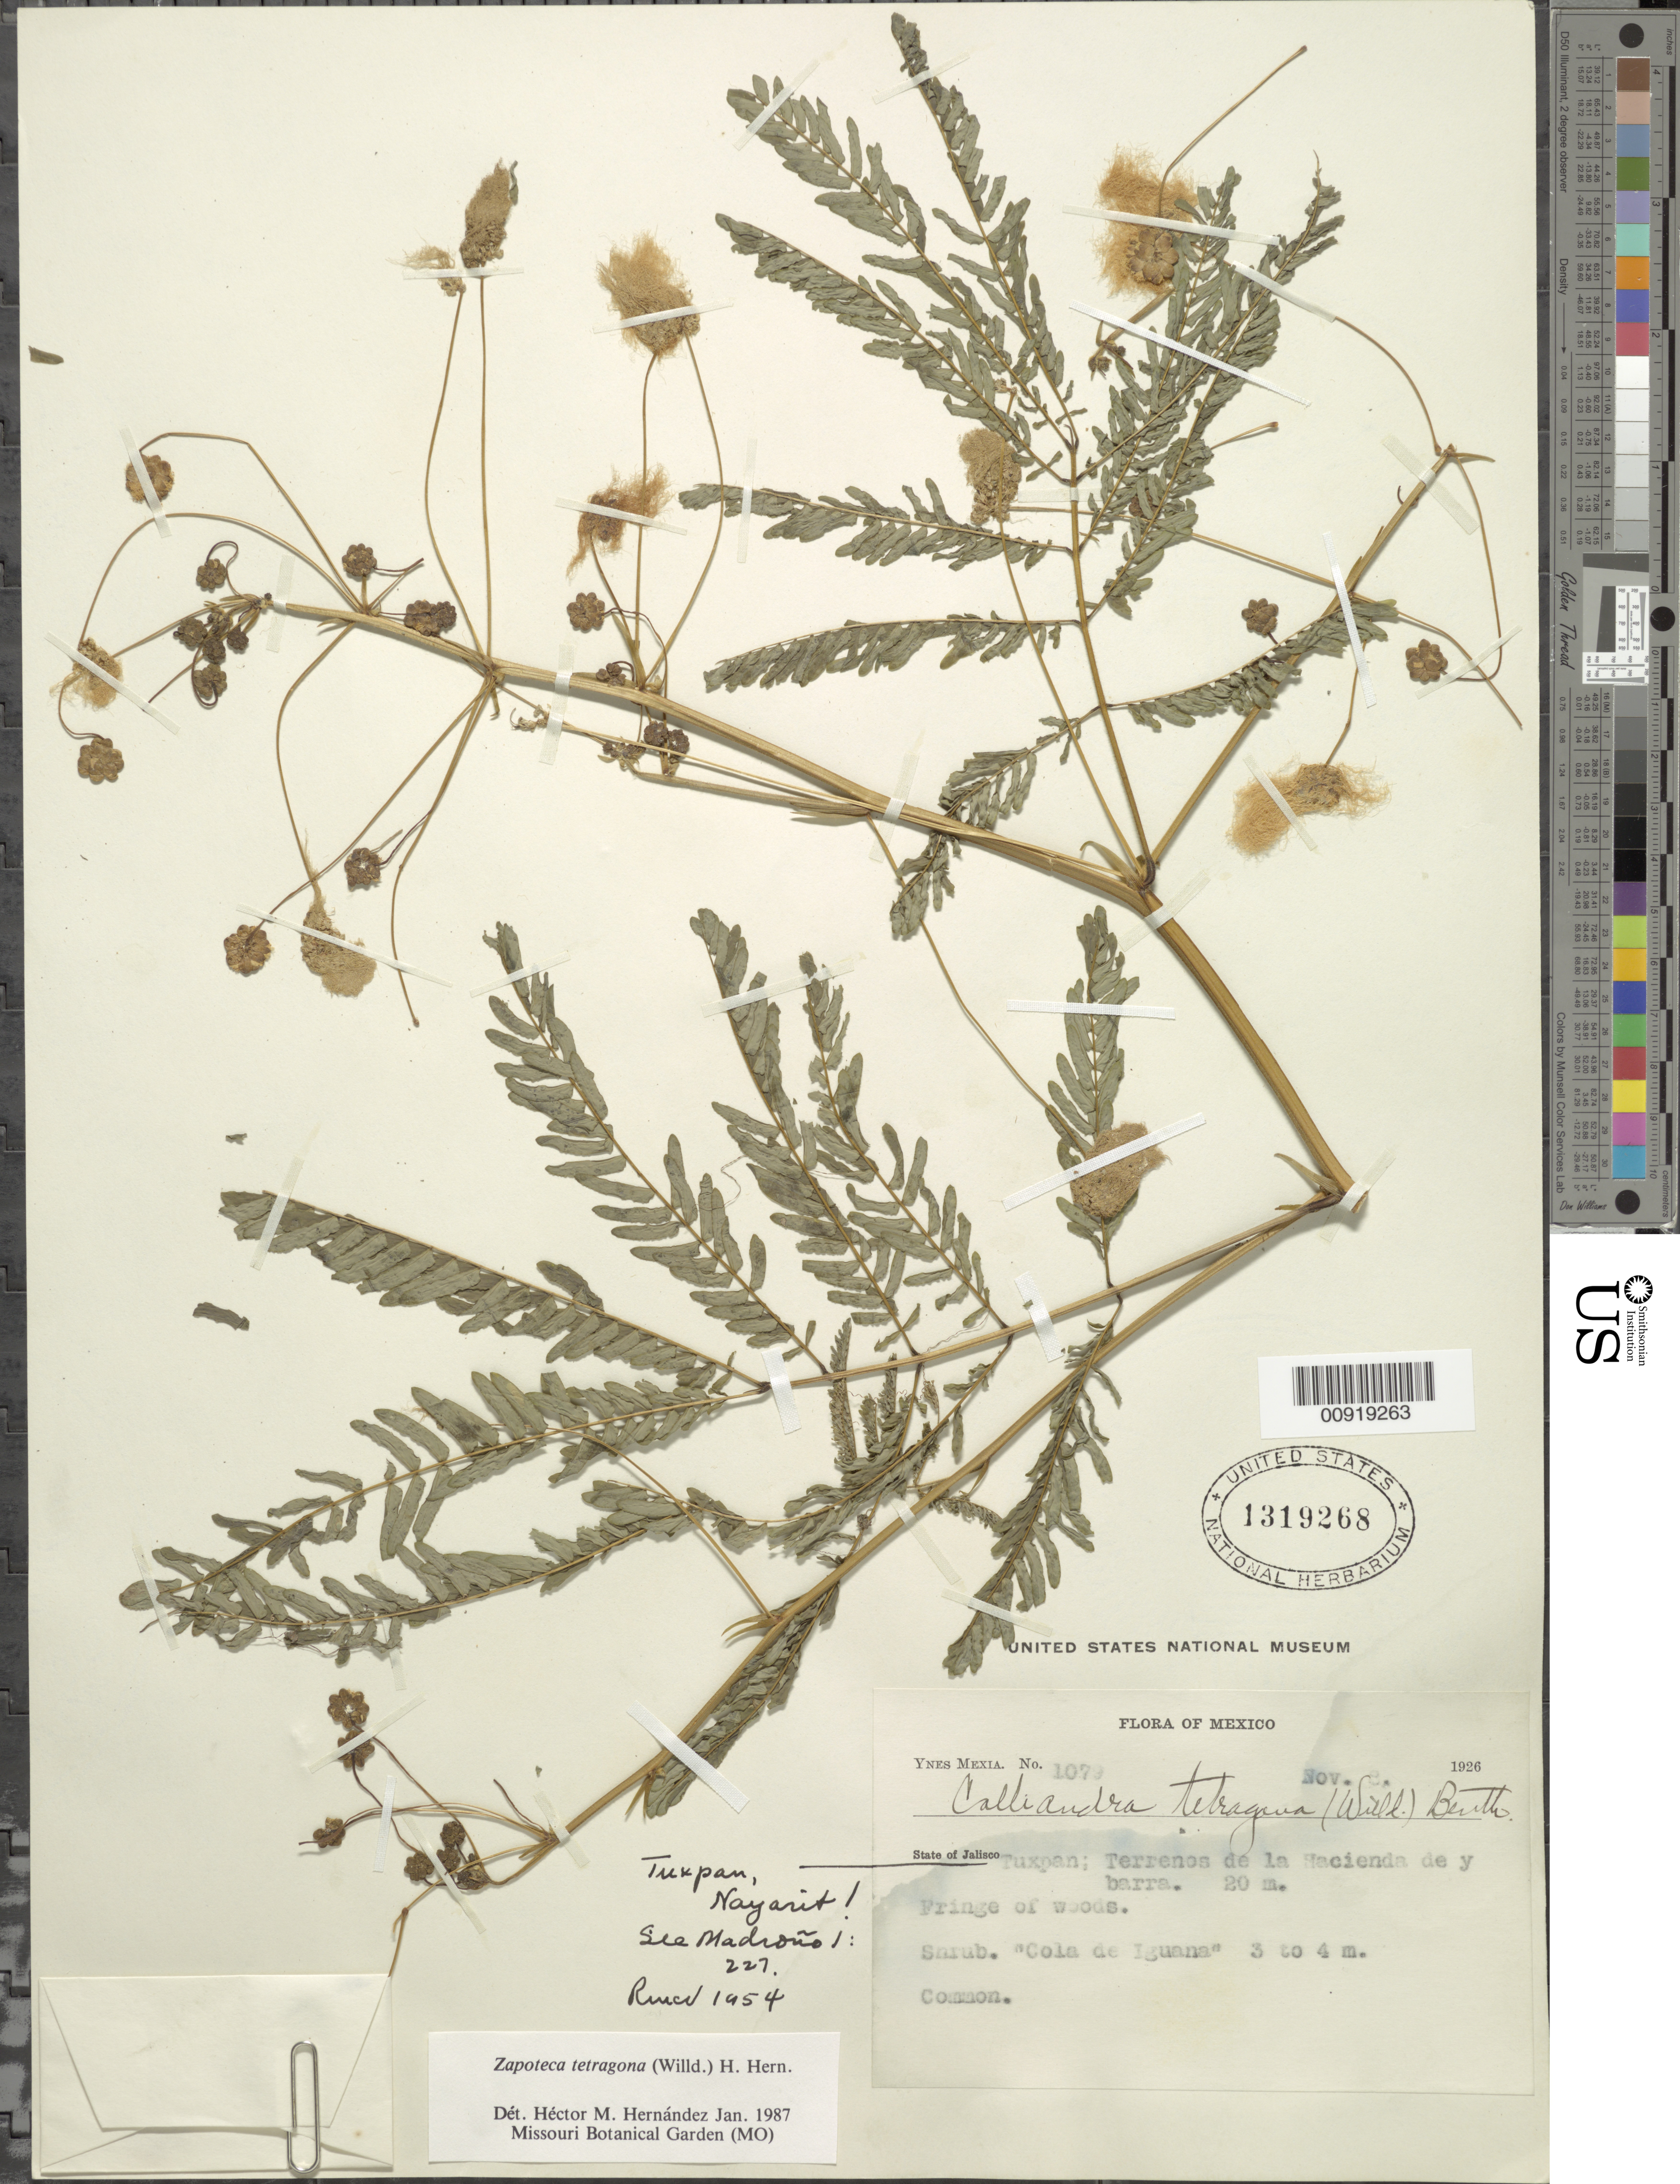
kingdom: Plantae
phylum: Tracheophyta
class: Magnoliopsida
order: Fabales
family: Fabaceae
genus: Zapoteca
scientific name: Zapoteca tetragona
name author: (Willd.) H.M. Hern.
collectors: Y. Mexia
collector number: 1079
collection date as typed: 08 Nov 1926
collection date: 1926-11-08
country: Mexico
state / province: Jalisco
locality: State of Jalisco: Tuxpan; terrenos de la hacienda de ybarra.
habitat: Fringe of woods.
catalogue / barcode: US 1319268